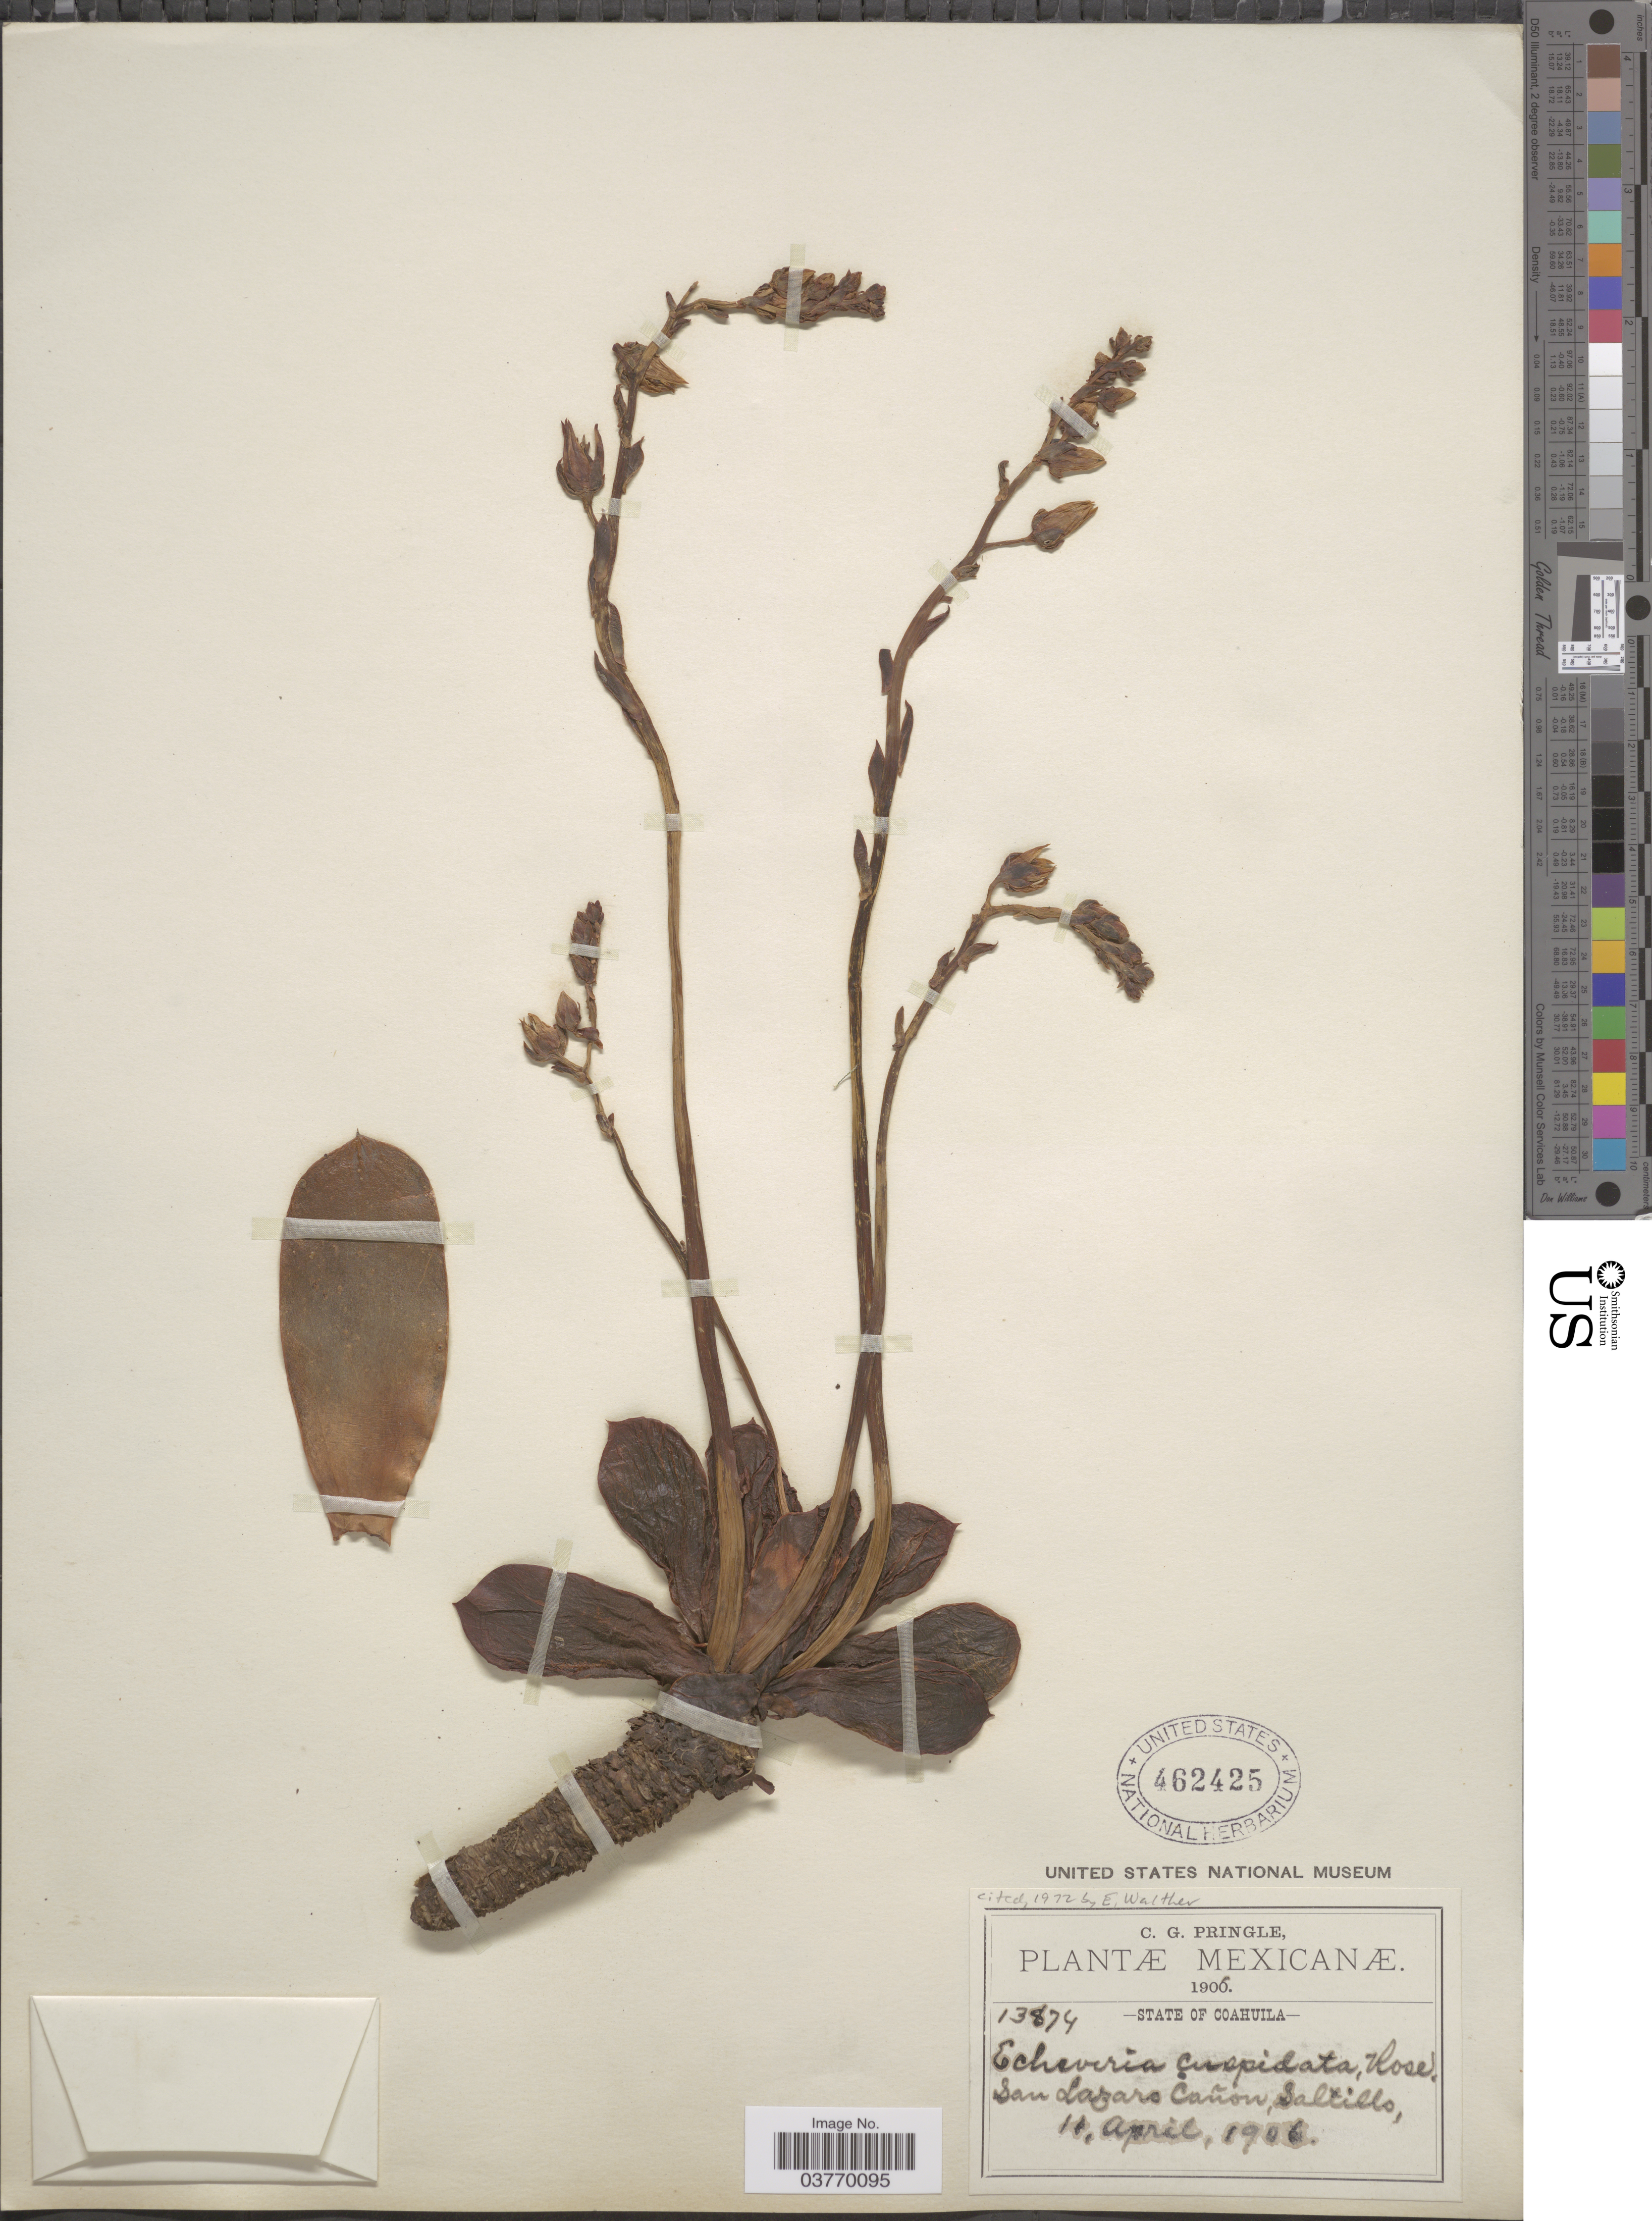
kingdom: Plantae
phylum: Tracheophyta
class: Magnoliopsida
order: Saxifragales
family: Crassulaceae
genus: Echeveria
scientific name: Echeveria cuspidata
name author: Rose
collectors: C. G. Pringle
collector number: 13874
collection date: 1906-04-11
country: Mexico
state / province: Coahuila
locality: San Lazaro Cañon, Saltillo.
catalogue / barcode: US 462425